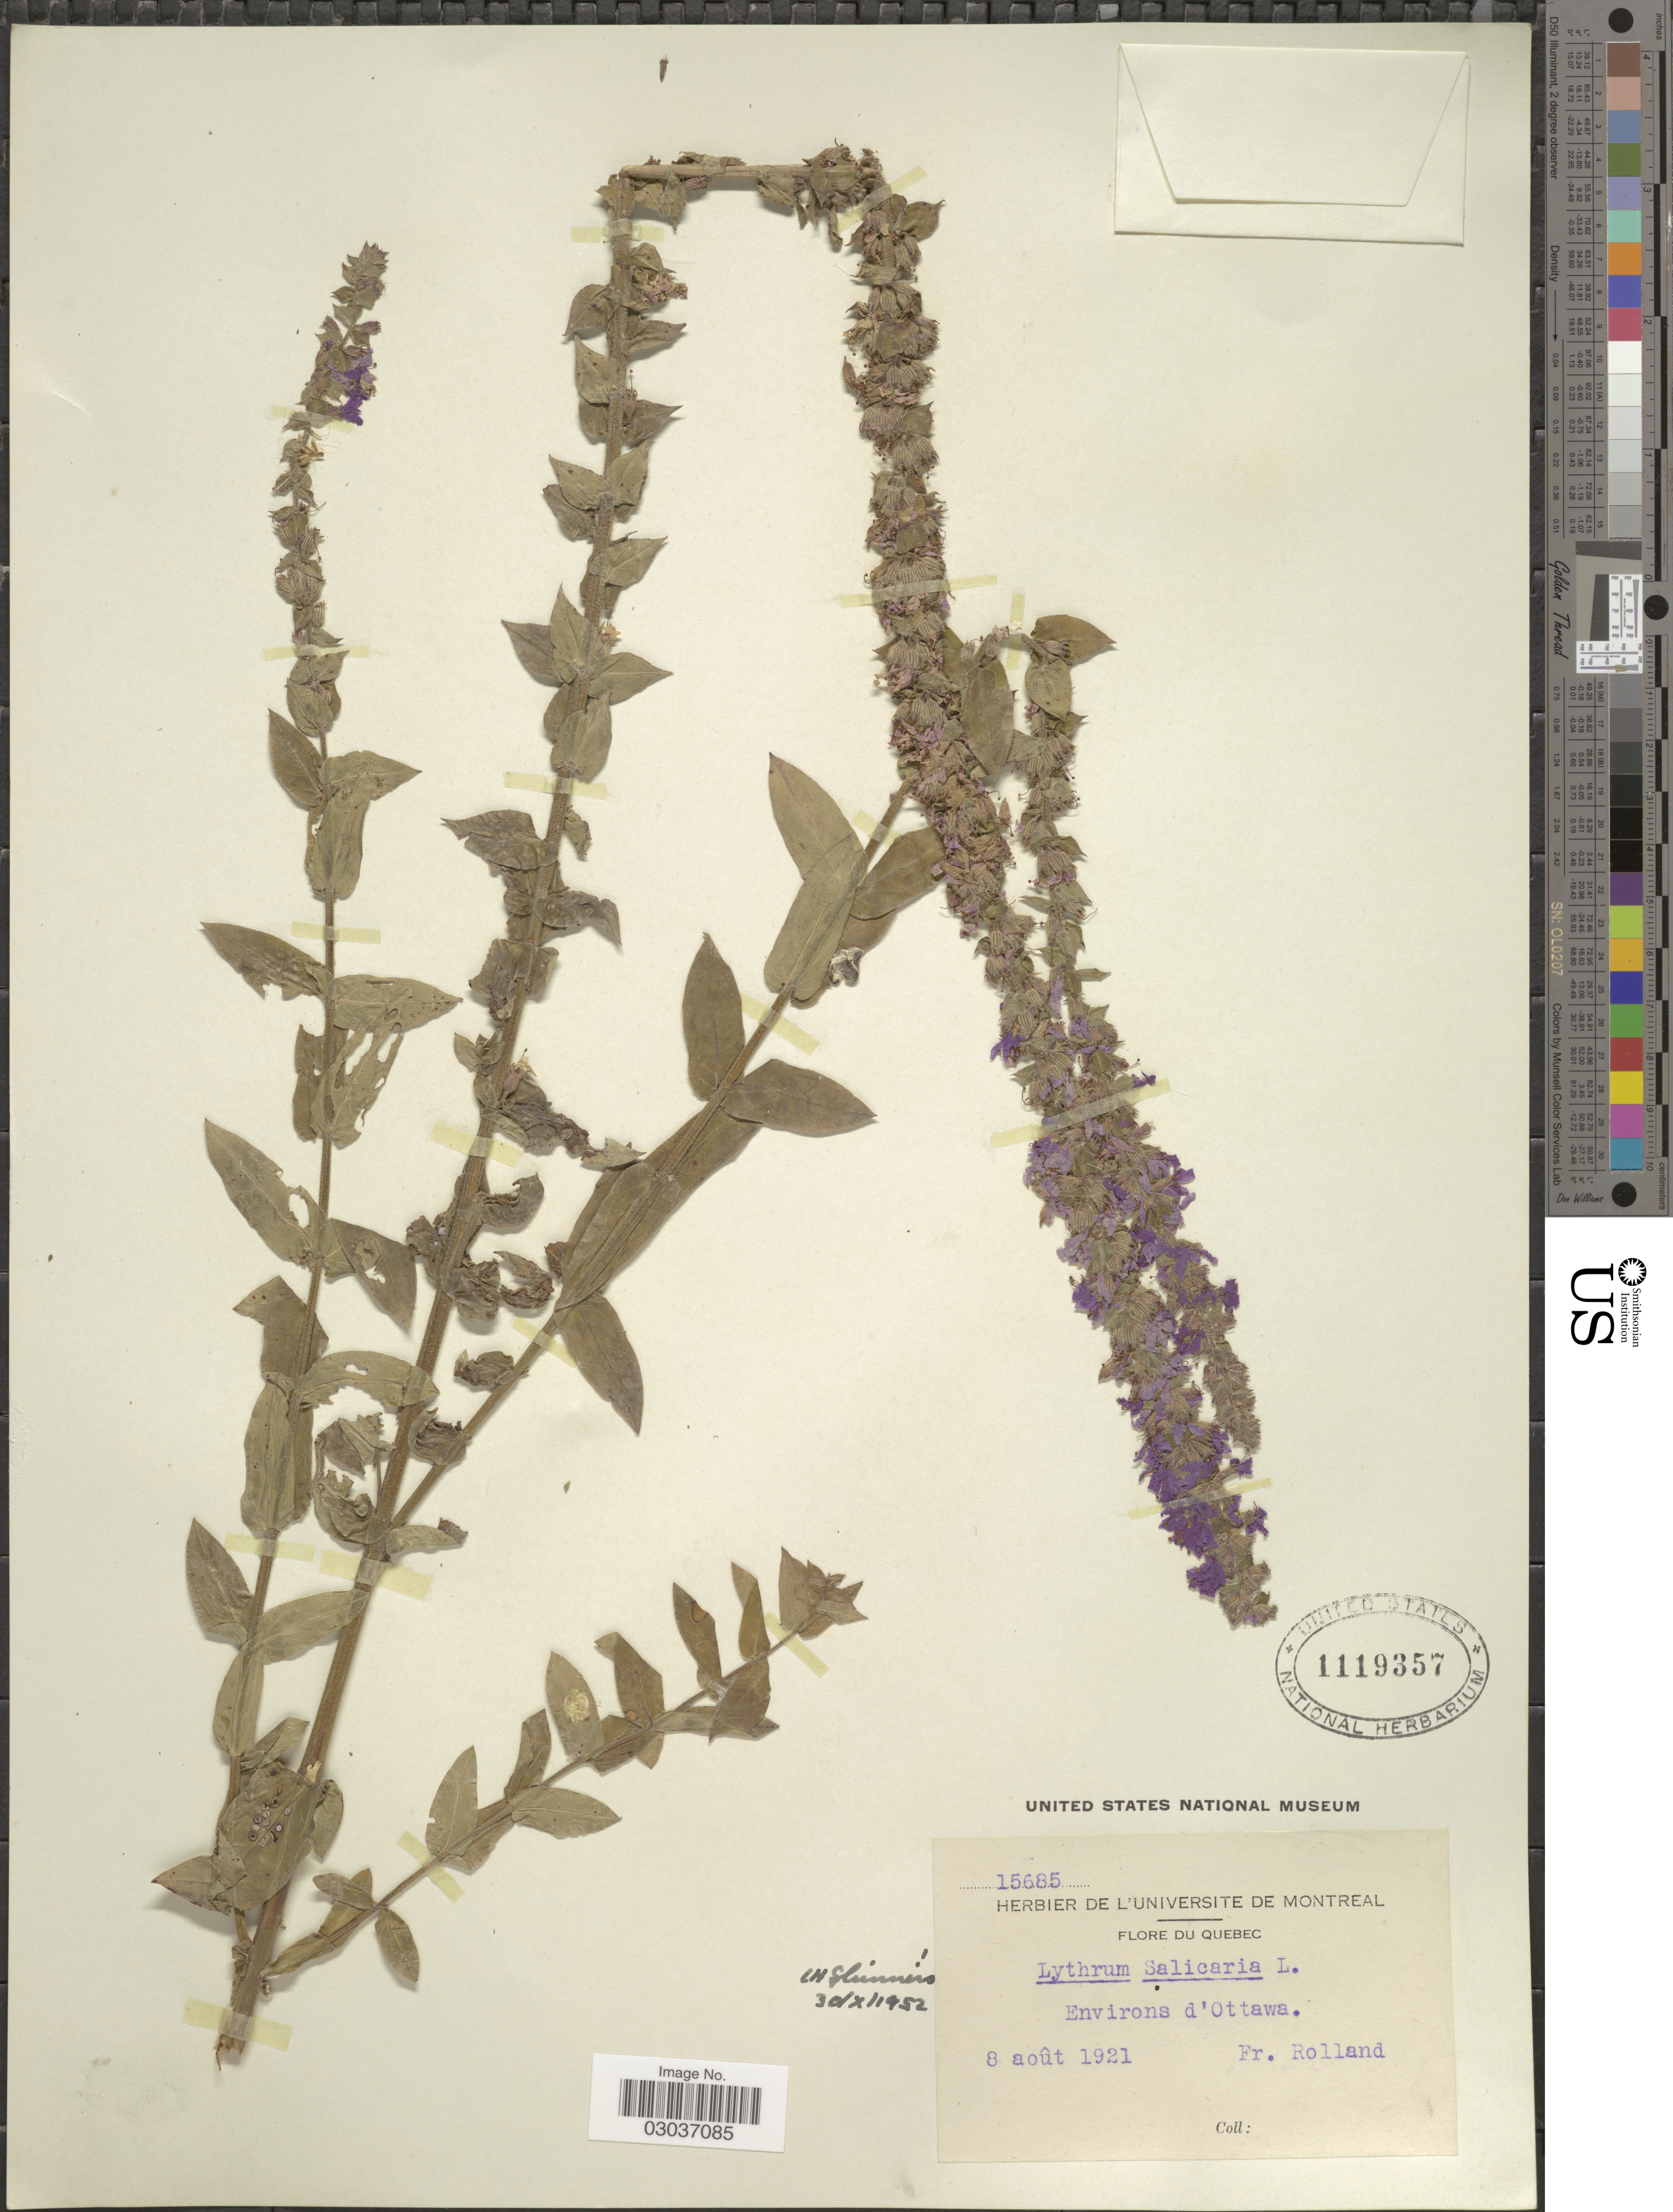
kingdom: Plantae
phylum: Tracheophyta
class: Magnoliopsida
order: Myrtales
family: Lythraceae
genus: Lythrum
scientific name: Lythrum salicaria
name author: L.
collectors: B. Rolland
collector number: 15685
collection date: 1921-08-08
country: Canada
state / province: Quebec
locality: Environs d'Ottawa.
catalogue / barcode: US 1119357